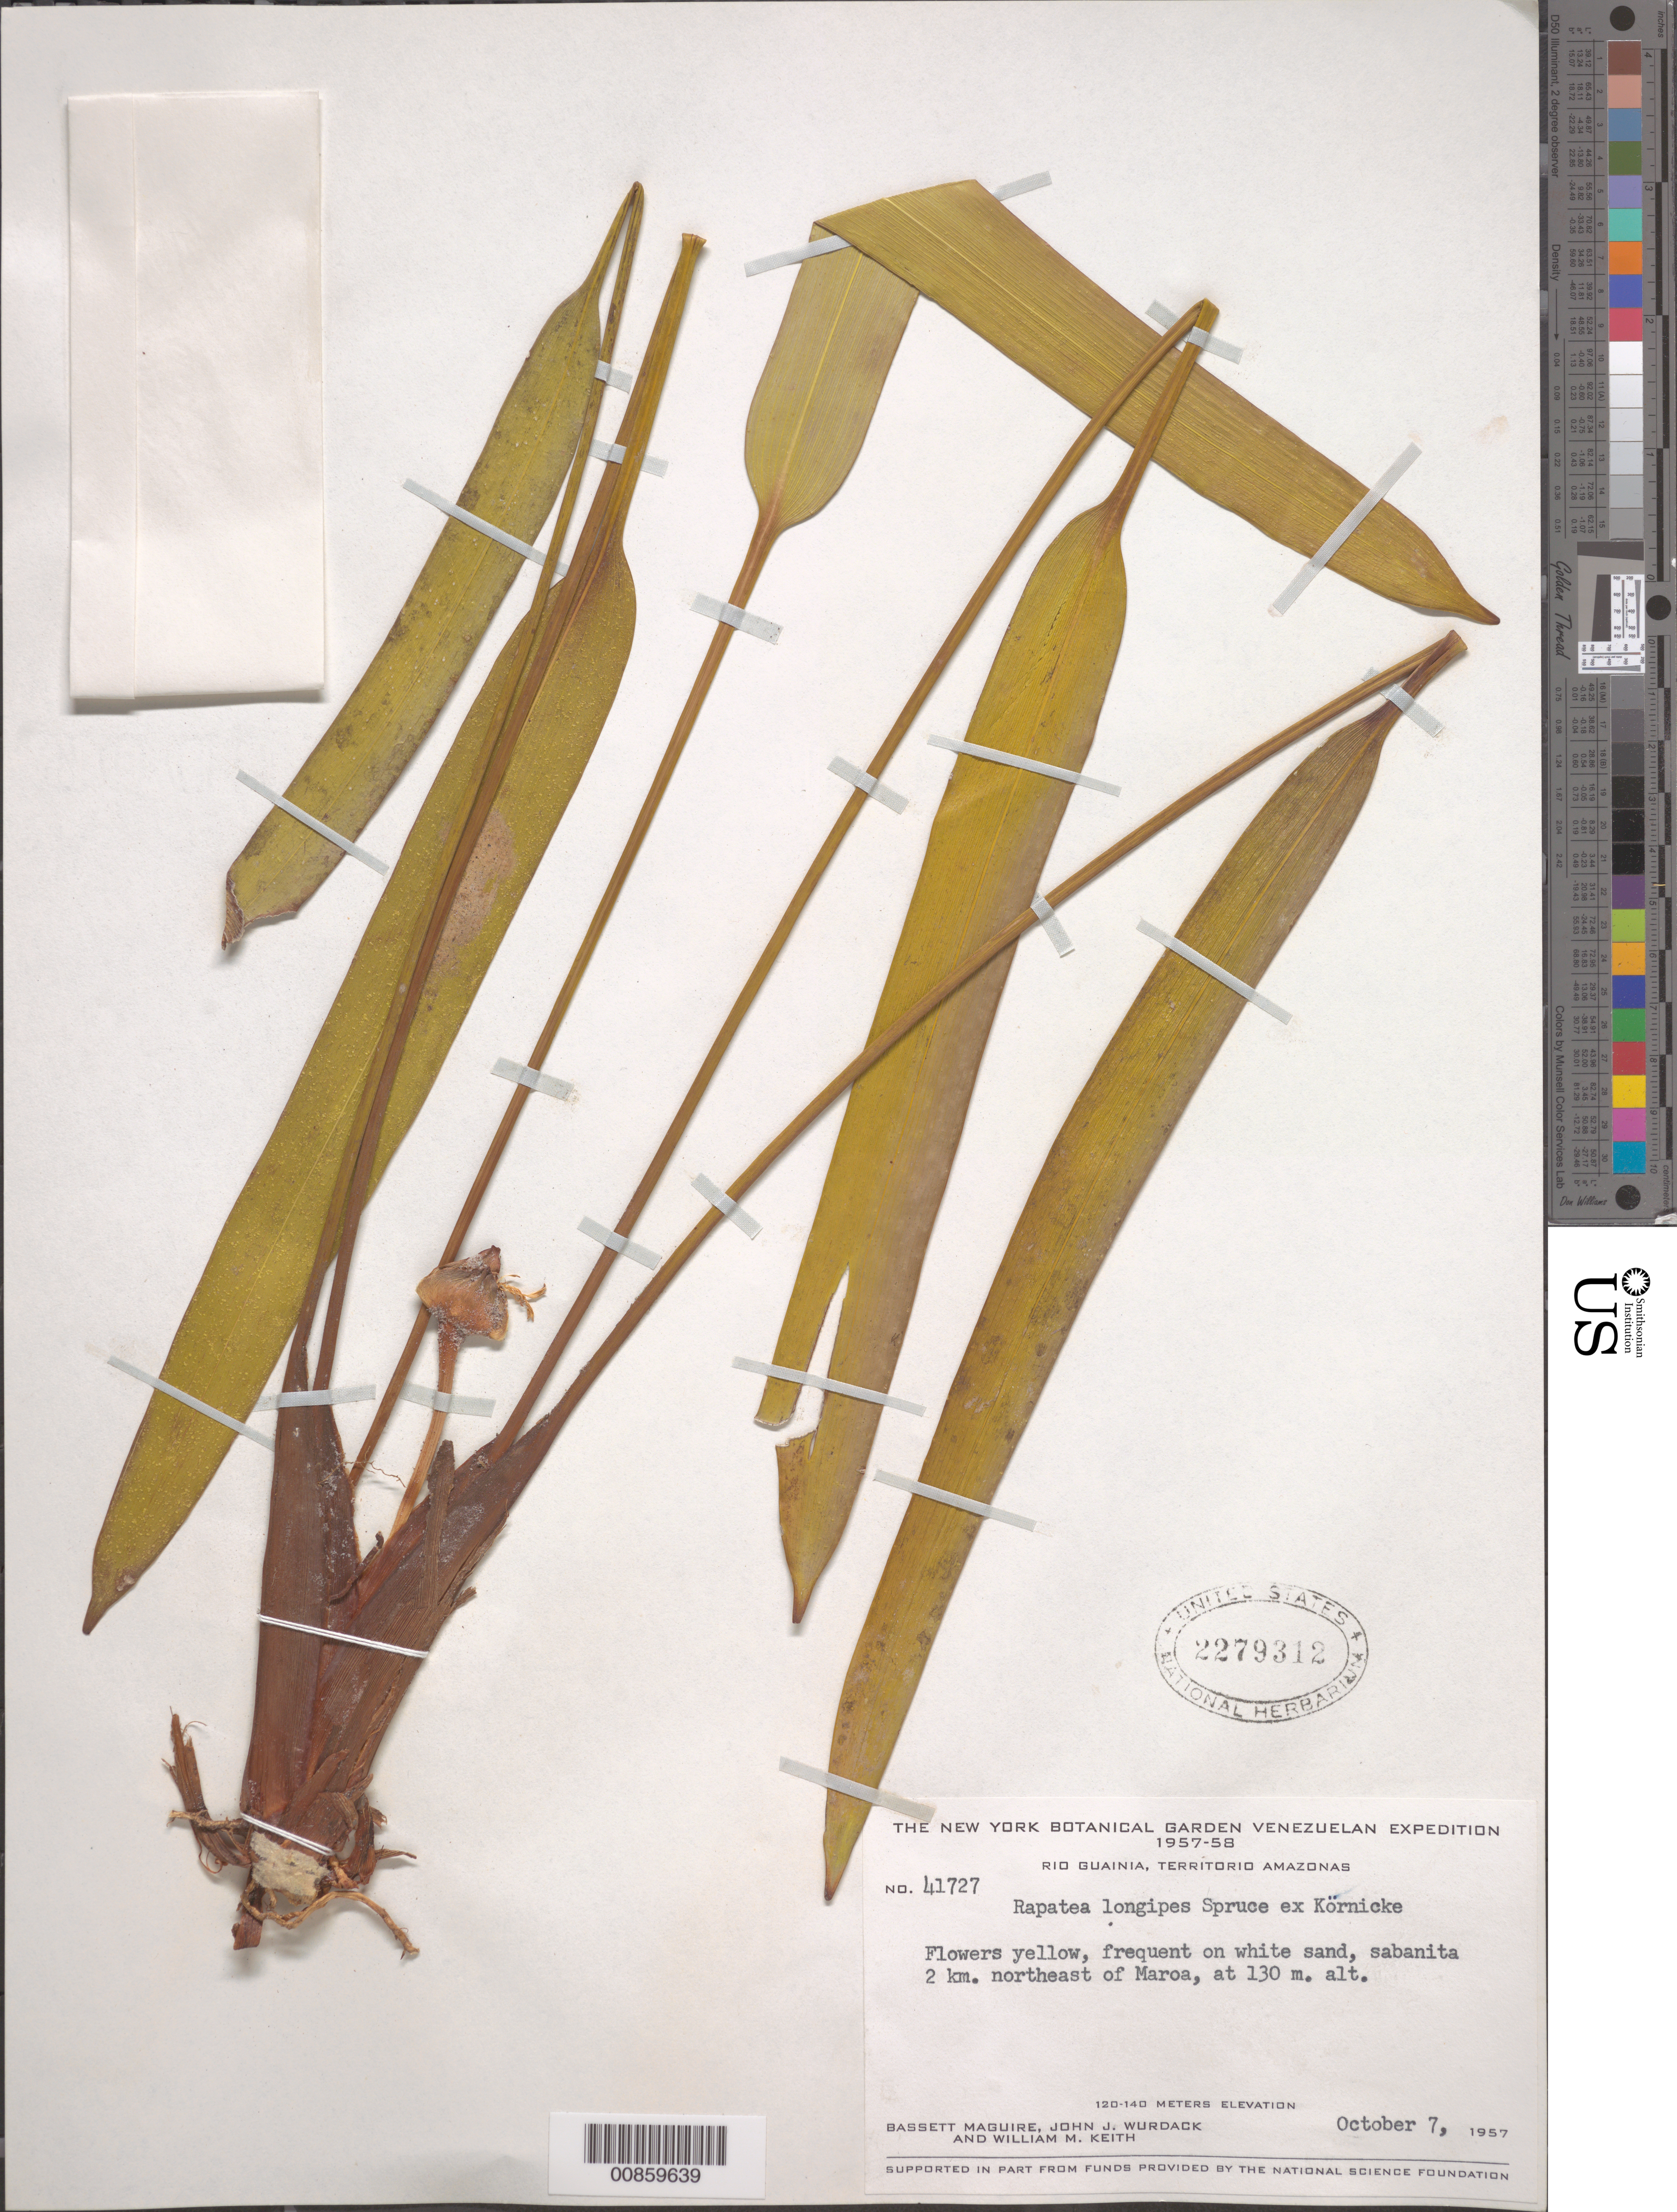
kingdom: Plantae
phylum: Tracheophyta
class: Liliopsida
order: Poales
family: Rapateaceae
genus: Rapatea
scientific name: Rapatea longipes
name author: Spruce ex Körn.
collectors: B. Maguire, J. J. Wurdack & W. Keith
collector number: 41727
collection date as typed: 7-Oct-57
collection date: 1957-10-07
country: Venezuela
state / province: Amazonas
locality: Río Guainía, 2 km NE of Maroa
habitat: Sabanita, on white sand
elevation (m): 130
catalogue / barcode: US 2279312